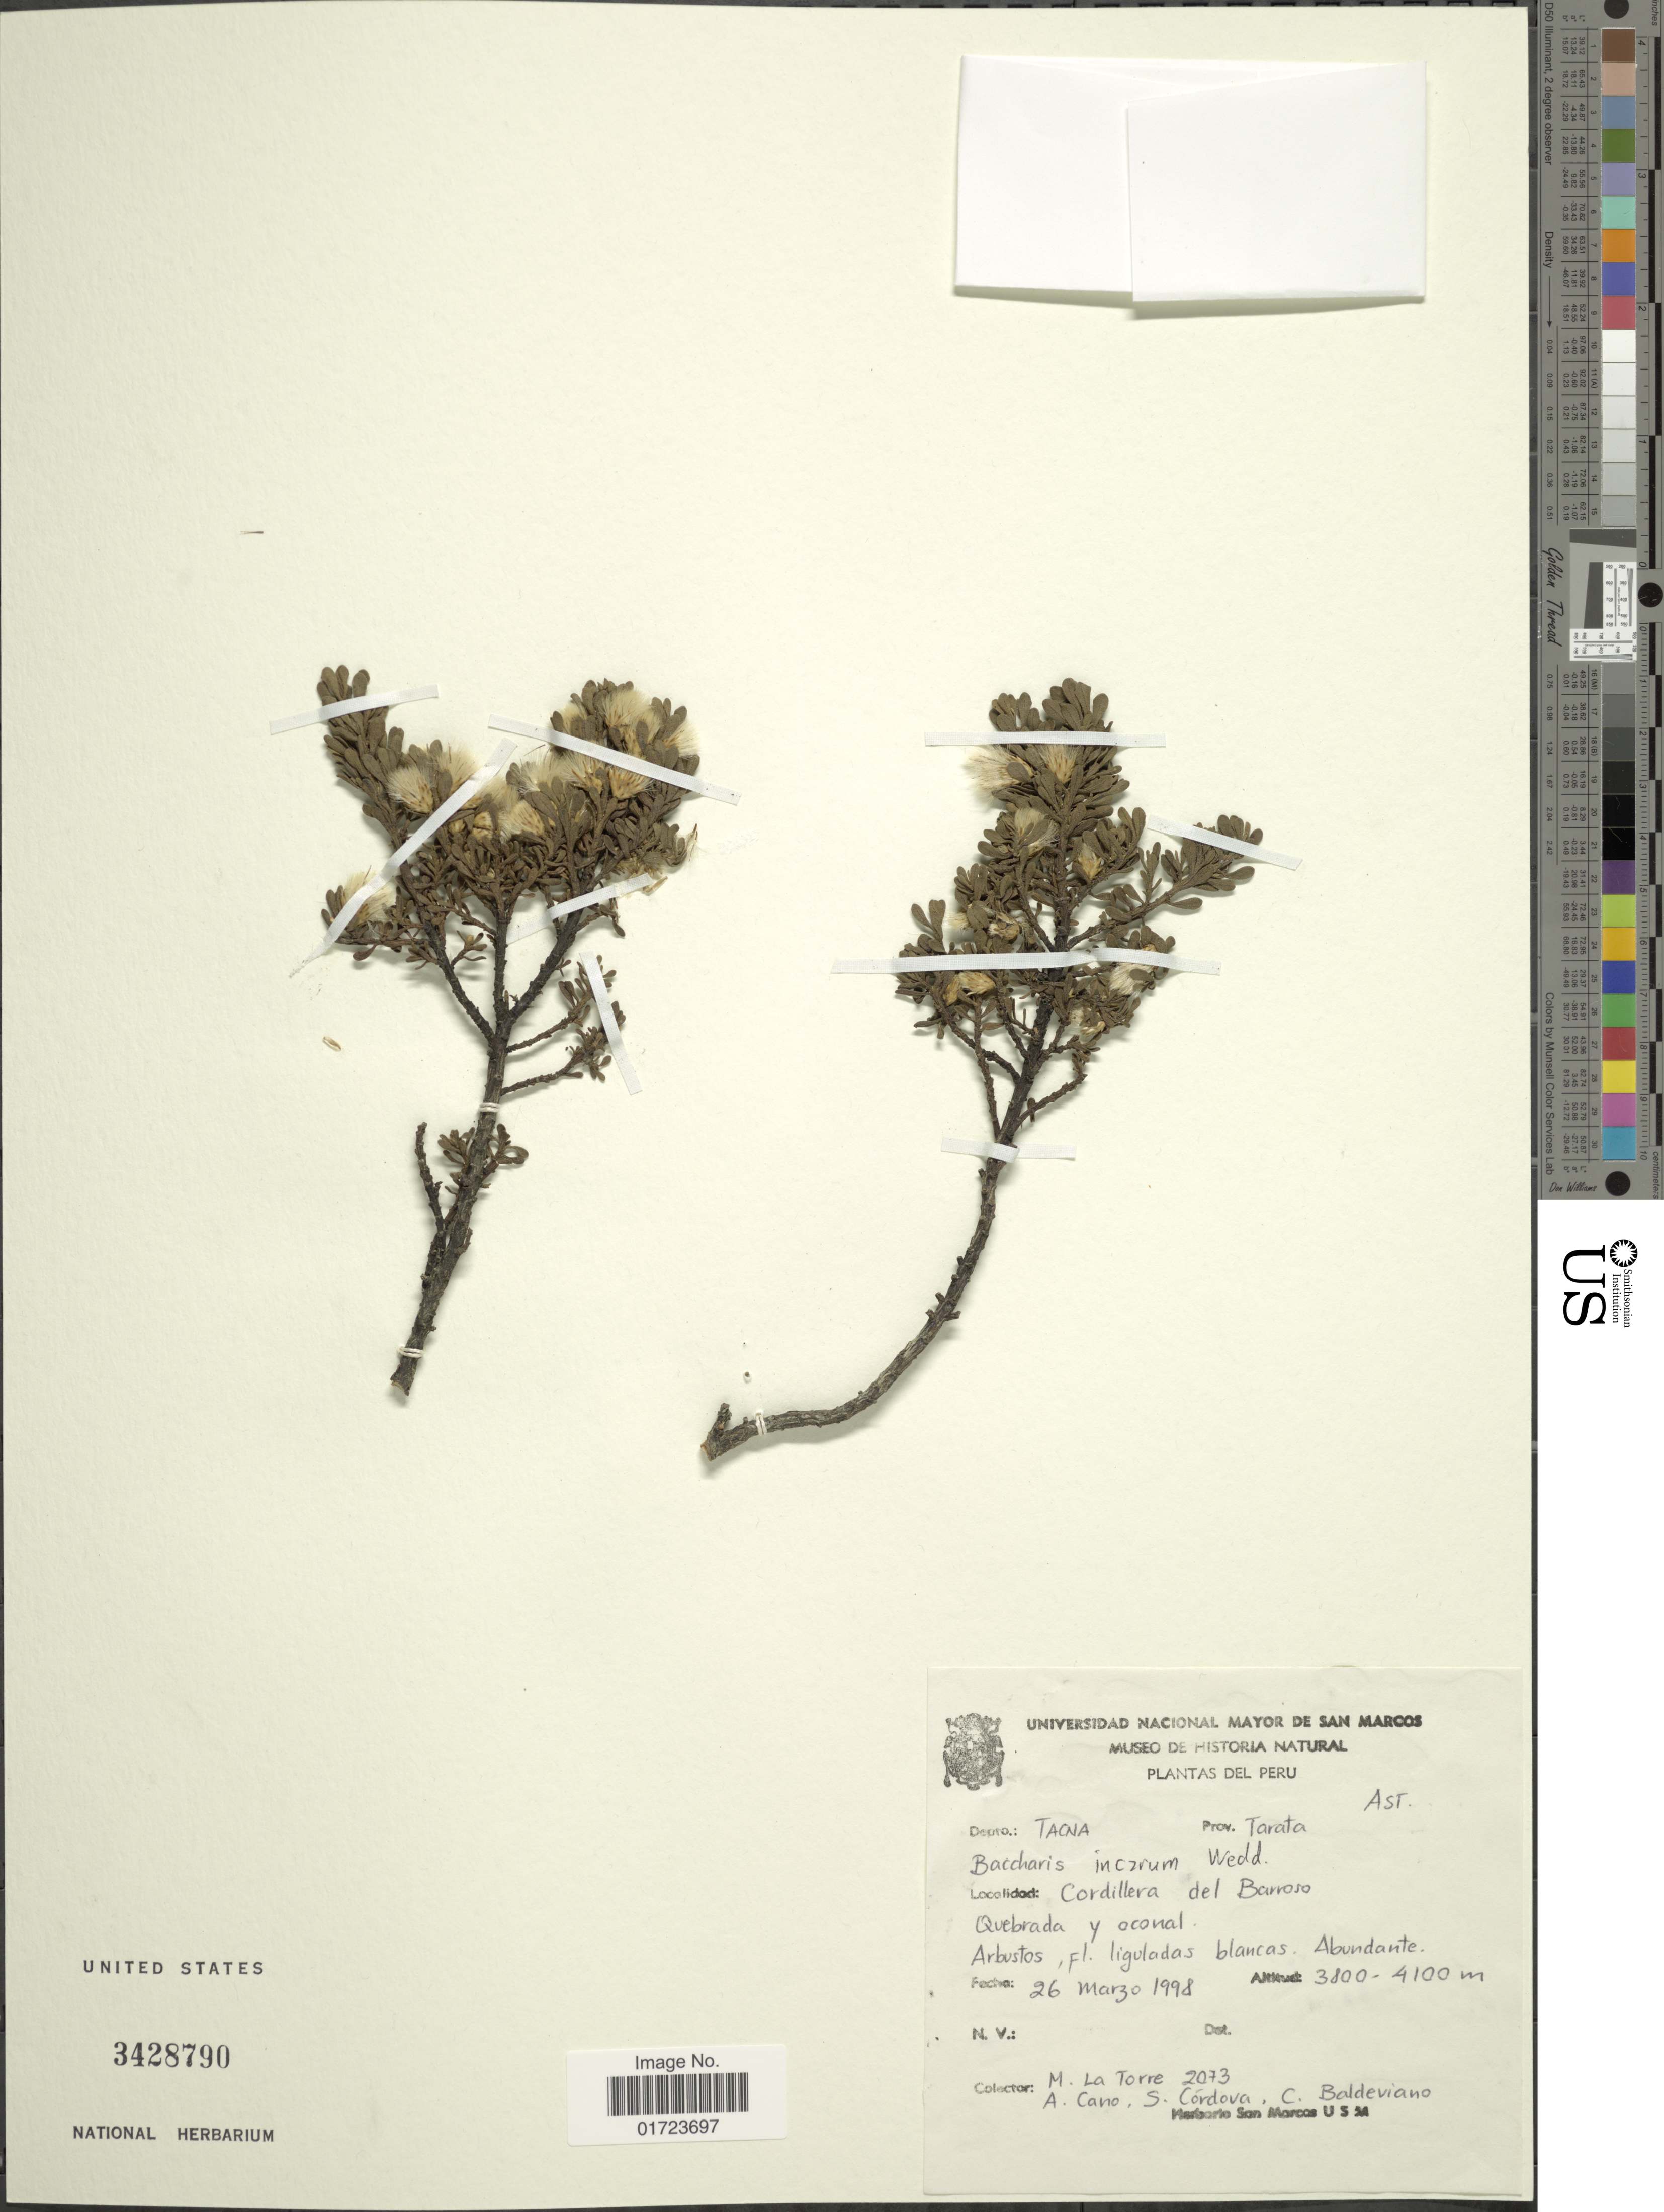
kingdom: Plantae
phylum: Tracheophyta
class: Magnoliopsida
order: Asterales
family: Asteraceae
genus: Baccharis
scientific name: Baccharis tola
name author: Phil.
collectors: M. I. La Torre, A. Cano, S. Cordova & C. Baldeviano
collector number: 2073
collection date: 1998-03-26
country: Peru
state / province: Tacna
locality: Depto: Tacna, Prov. Tarata. Cordillera del Barroso, Quebrada y oconal.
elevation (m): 3800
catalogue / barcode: US 3428790